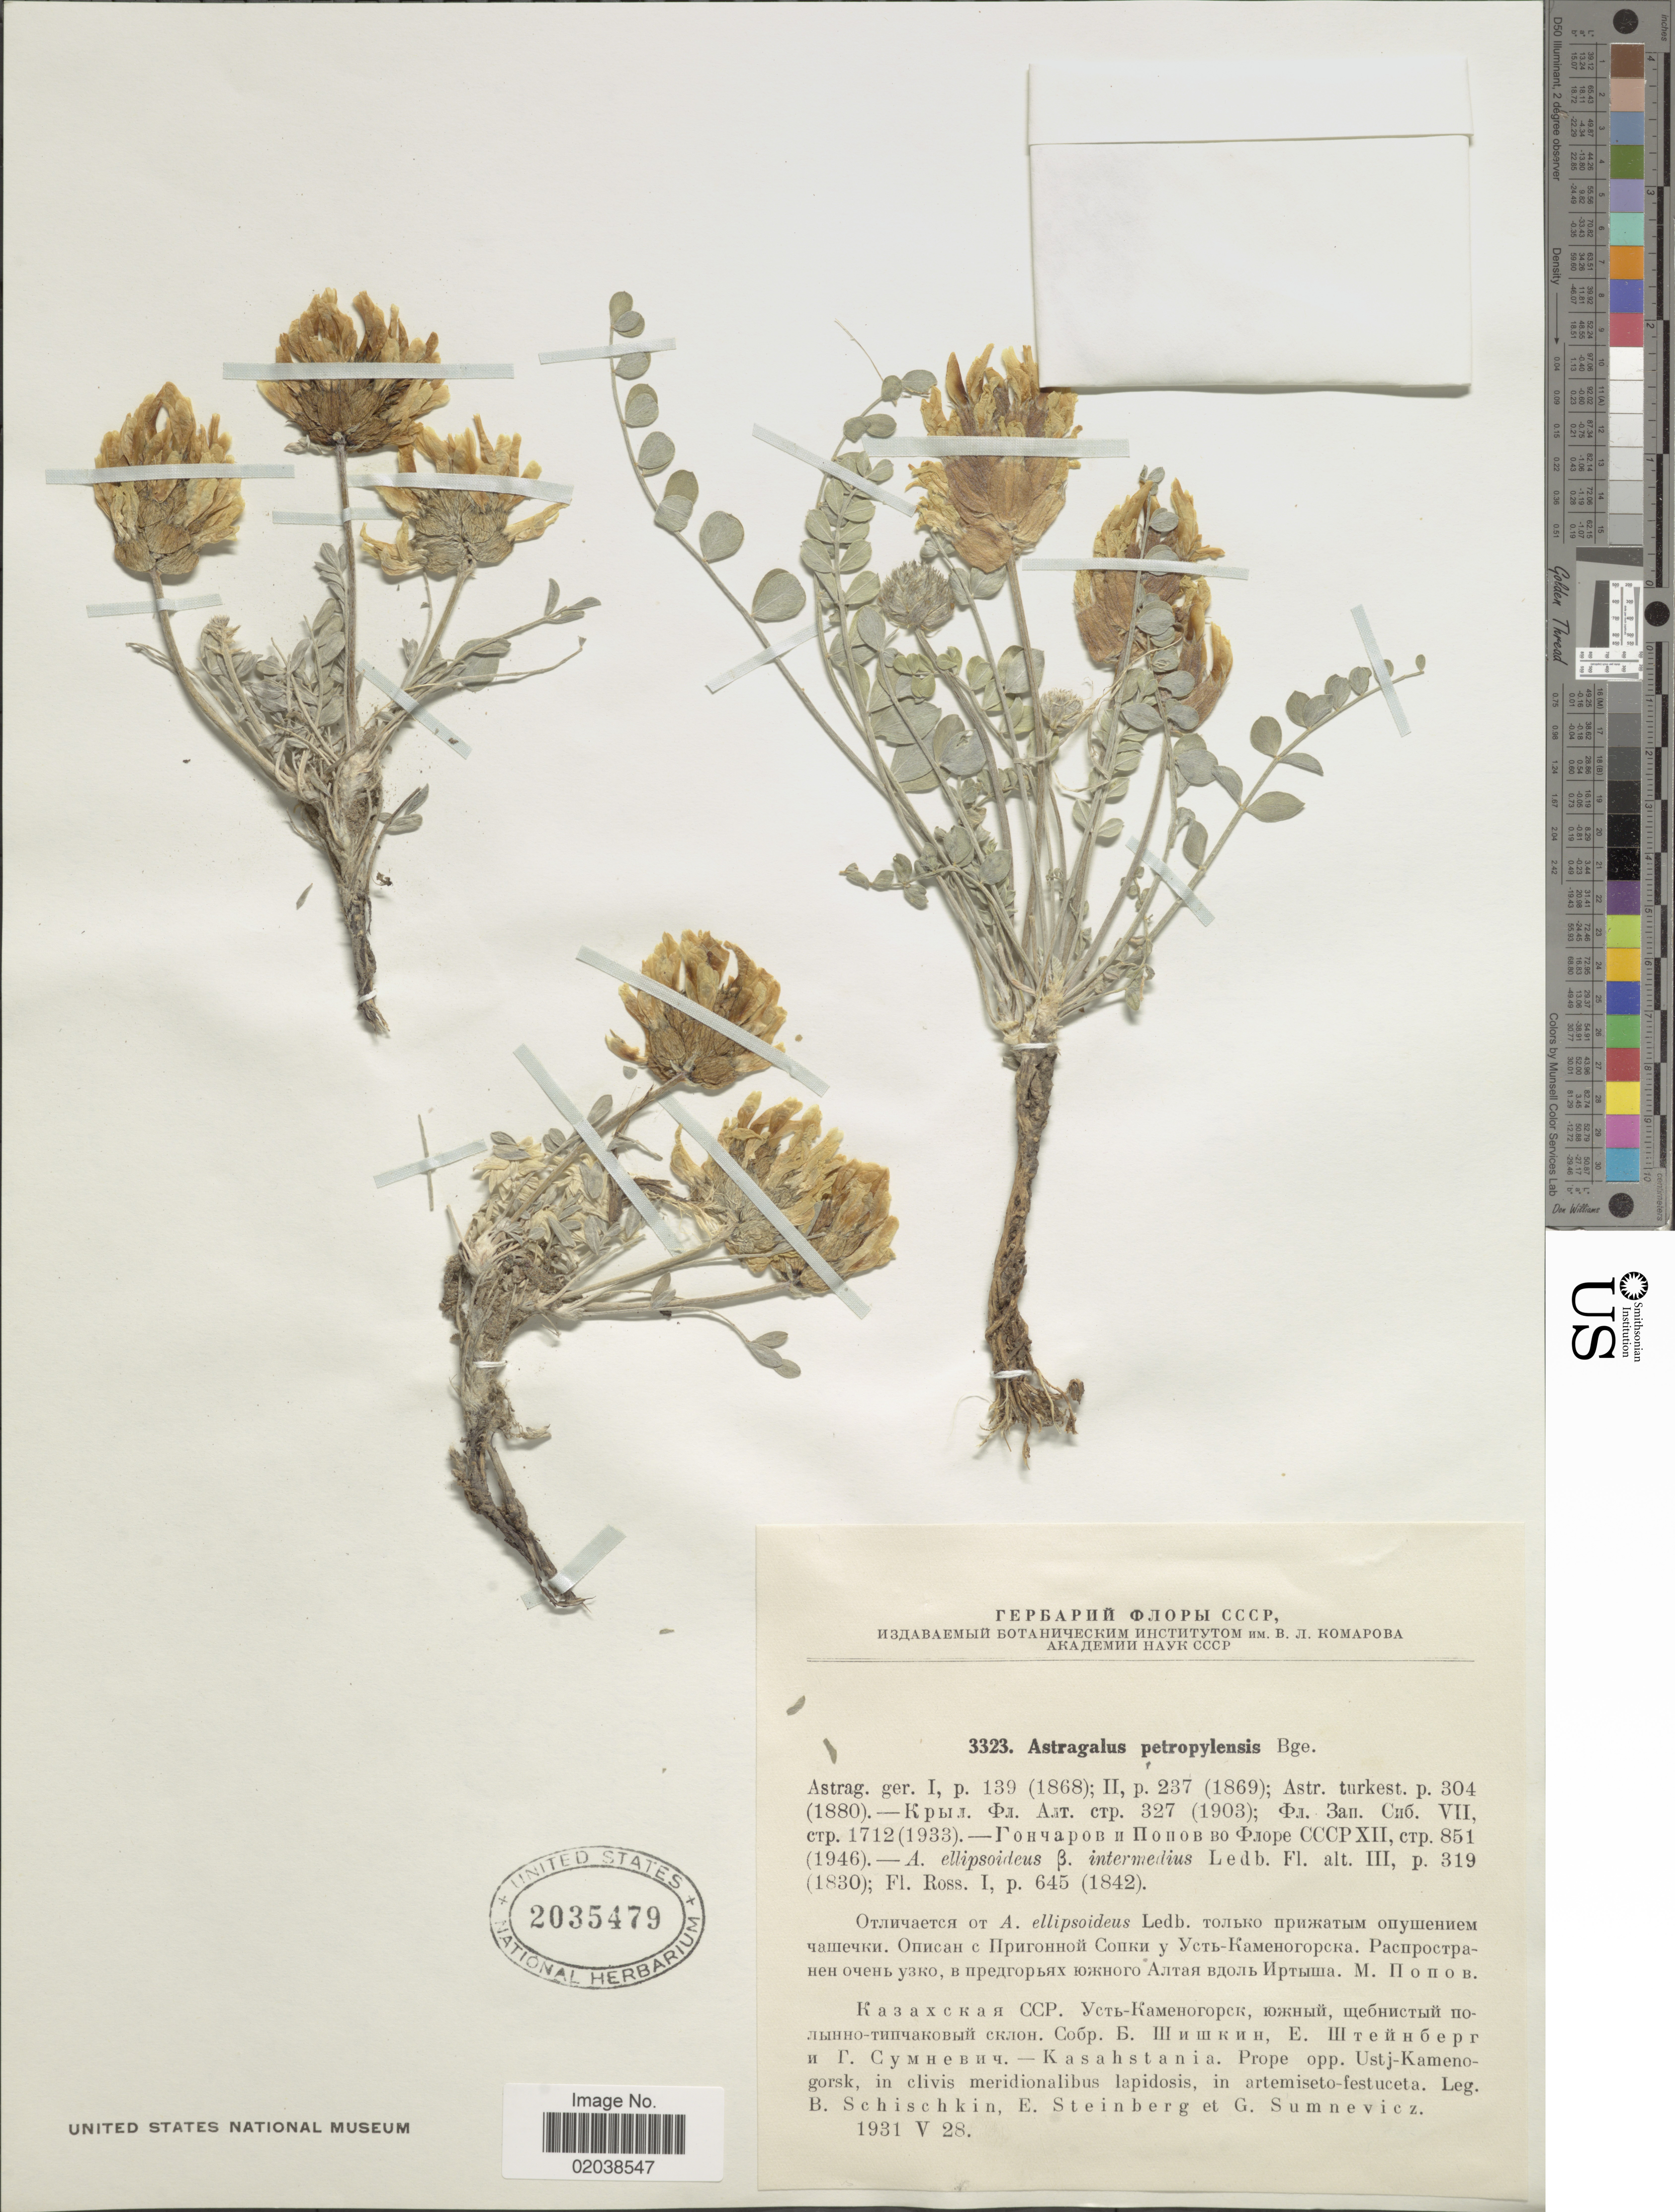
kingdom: Plantae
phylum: Tracheophyta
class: Magnoliopsida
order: Fabales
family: Fabaceae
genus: Astragalus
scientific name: Astragalus petropylensis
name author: Bunge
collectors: B. Schischkin, E. Steinberg & G. Sumnevicz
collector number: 3323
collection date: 1931-05-28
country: Kazakhstan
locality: Kasahstania. Prope opp. Ustj-Kameno-gorsk, in clivis meridionalibus lapidosis, in artemiseto-festuceta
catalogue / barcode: US 2035479